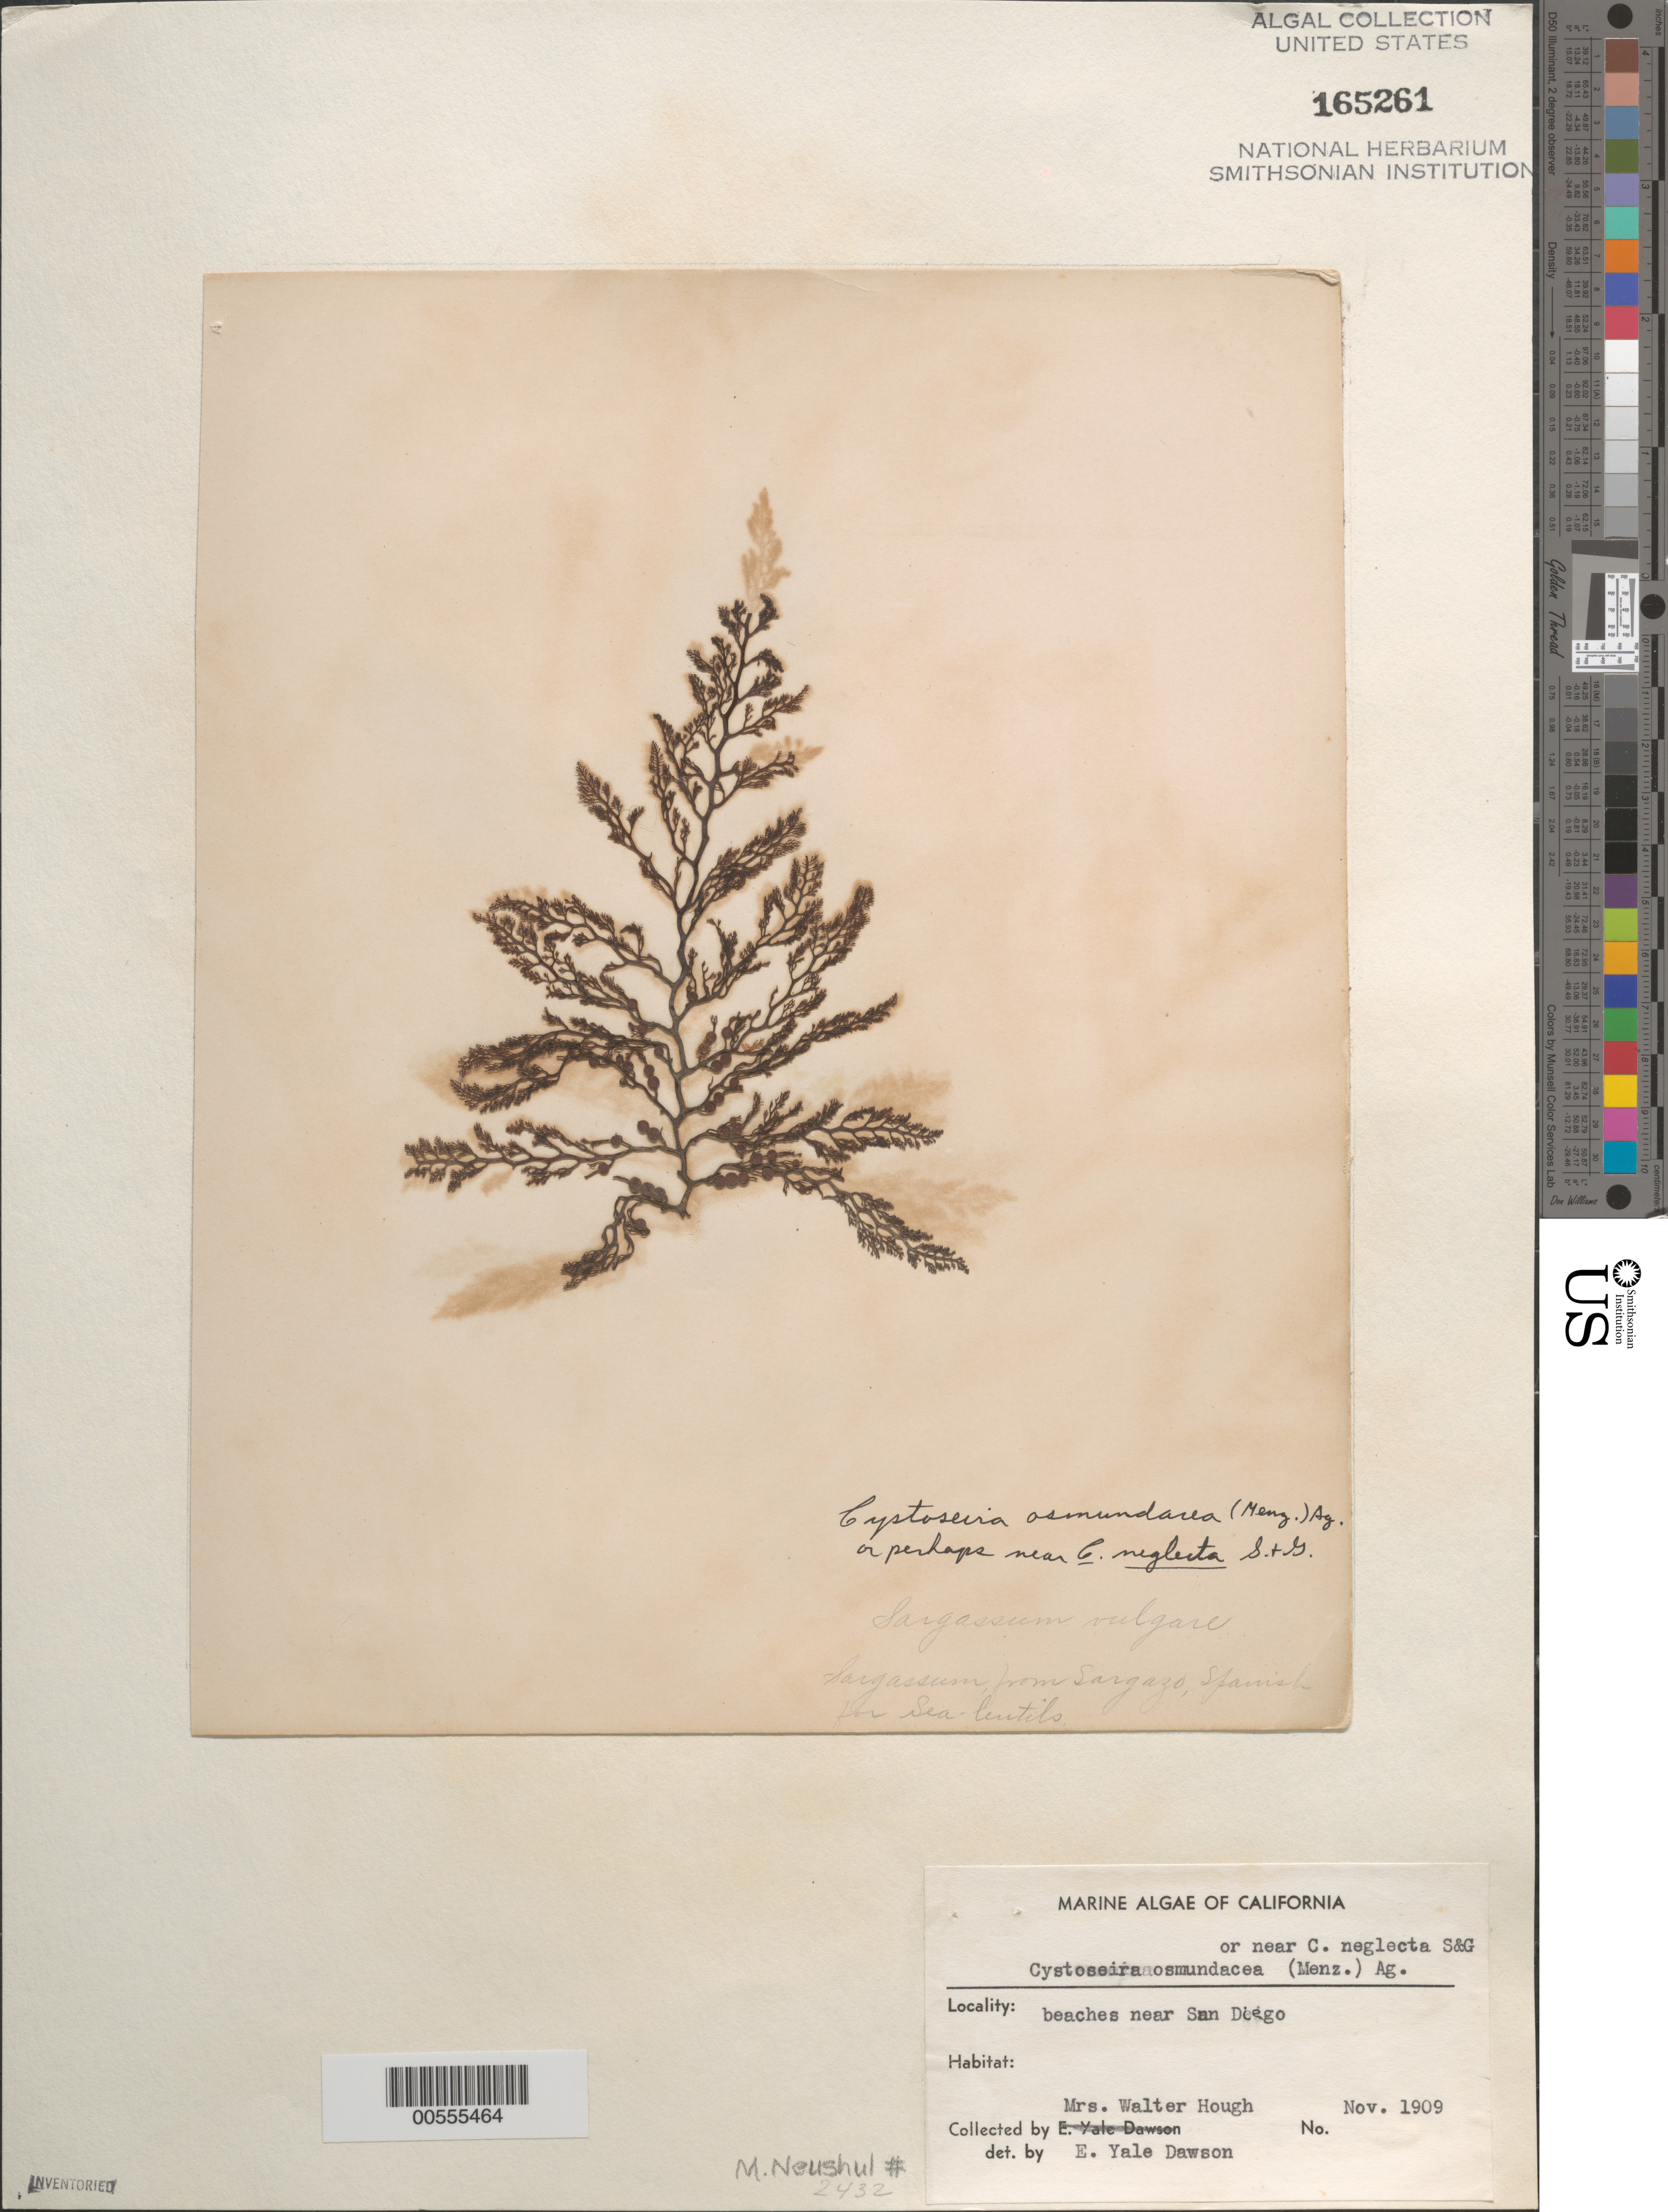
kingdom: Chromista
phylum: Ochrophyta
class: Phaeophyceae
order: Fucales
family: Sargassaceae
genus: Cystoseira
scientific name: Cystoseira osmundacea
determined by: Dawson, E. Y.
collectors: Mrs W. Hough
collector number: Neushul 2432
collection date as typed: Nov 1909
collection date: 1909-11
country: United States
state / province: California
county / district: San Diego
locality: Near San Diego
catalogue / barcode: US 165261